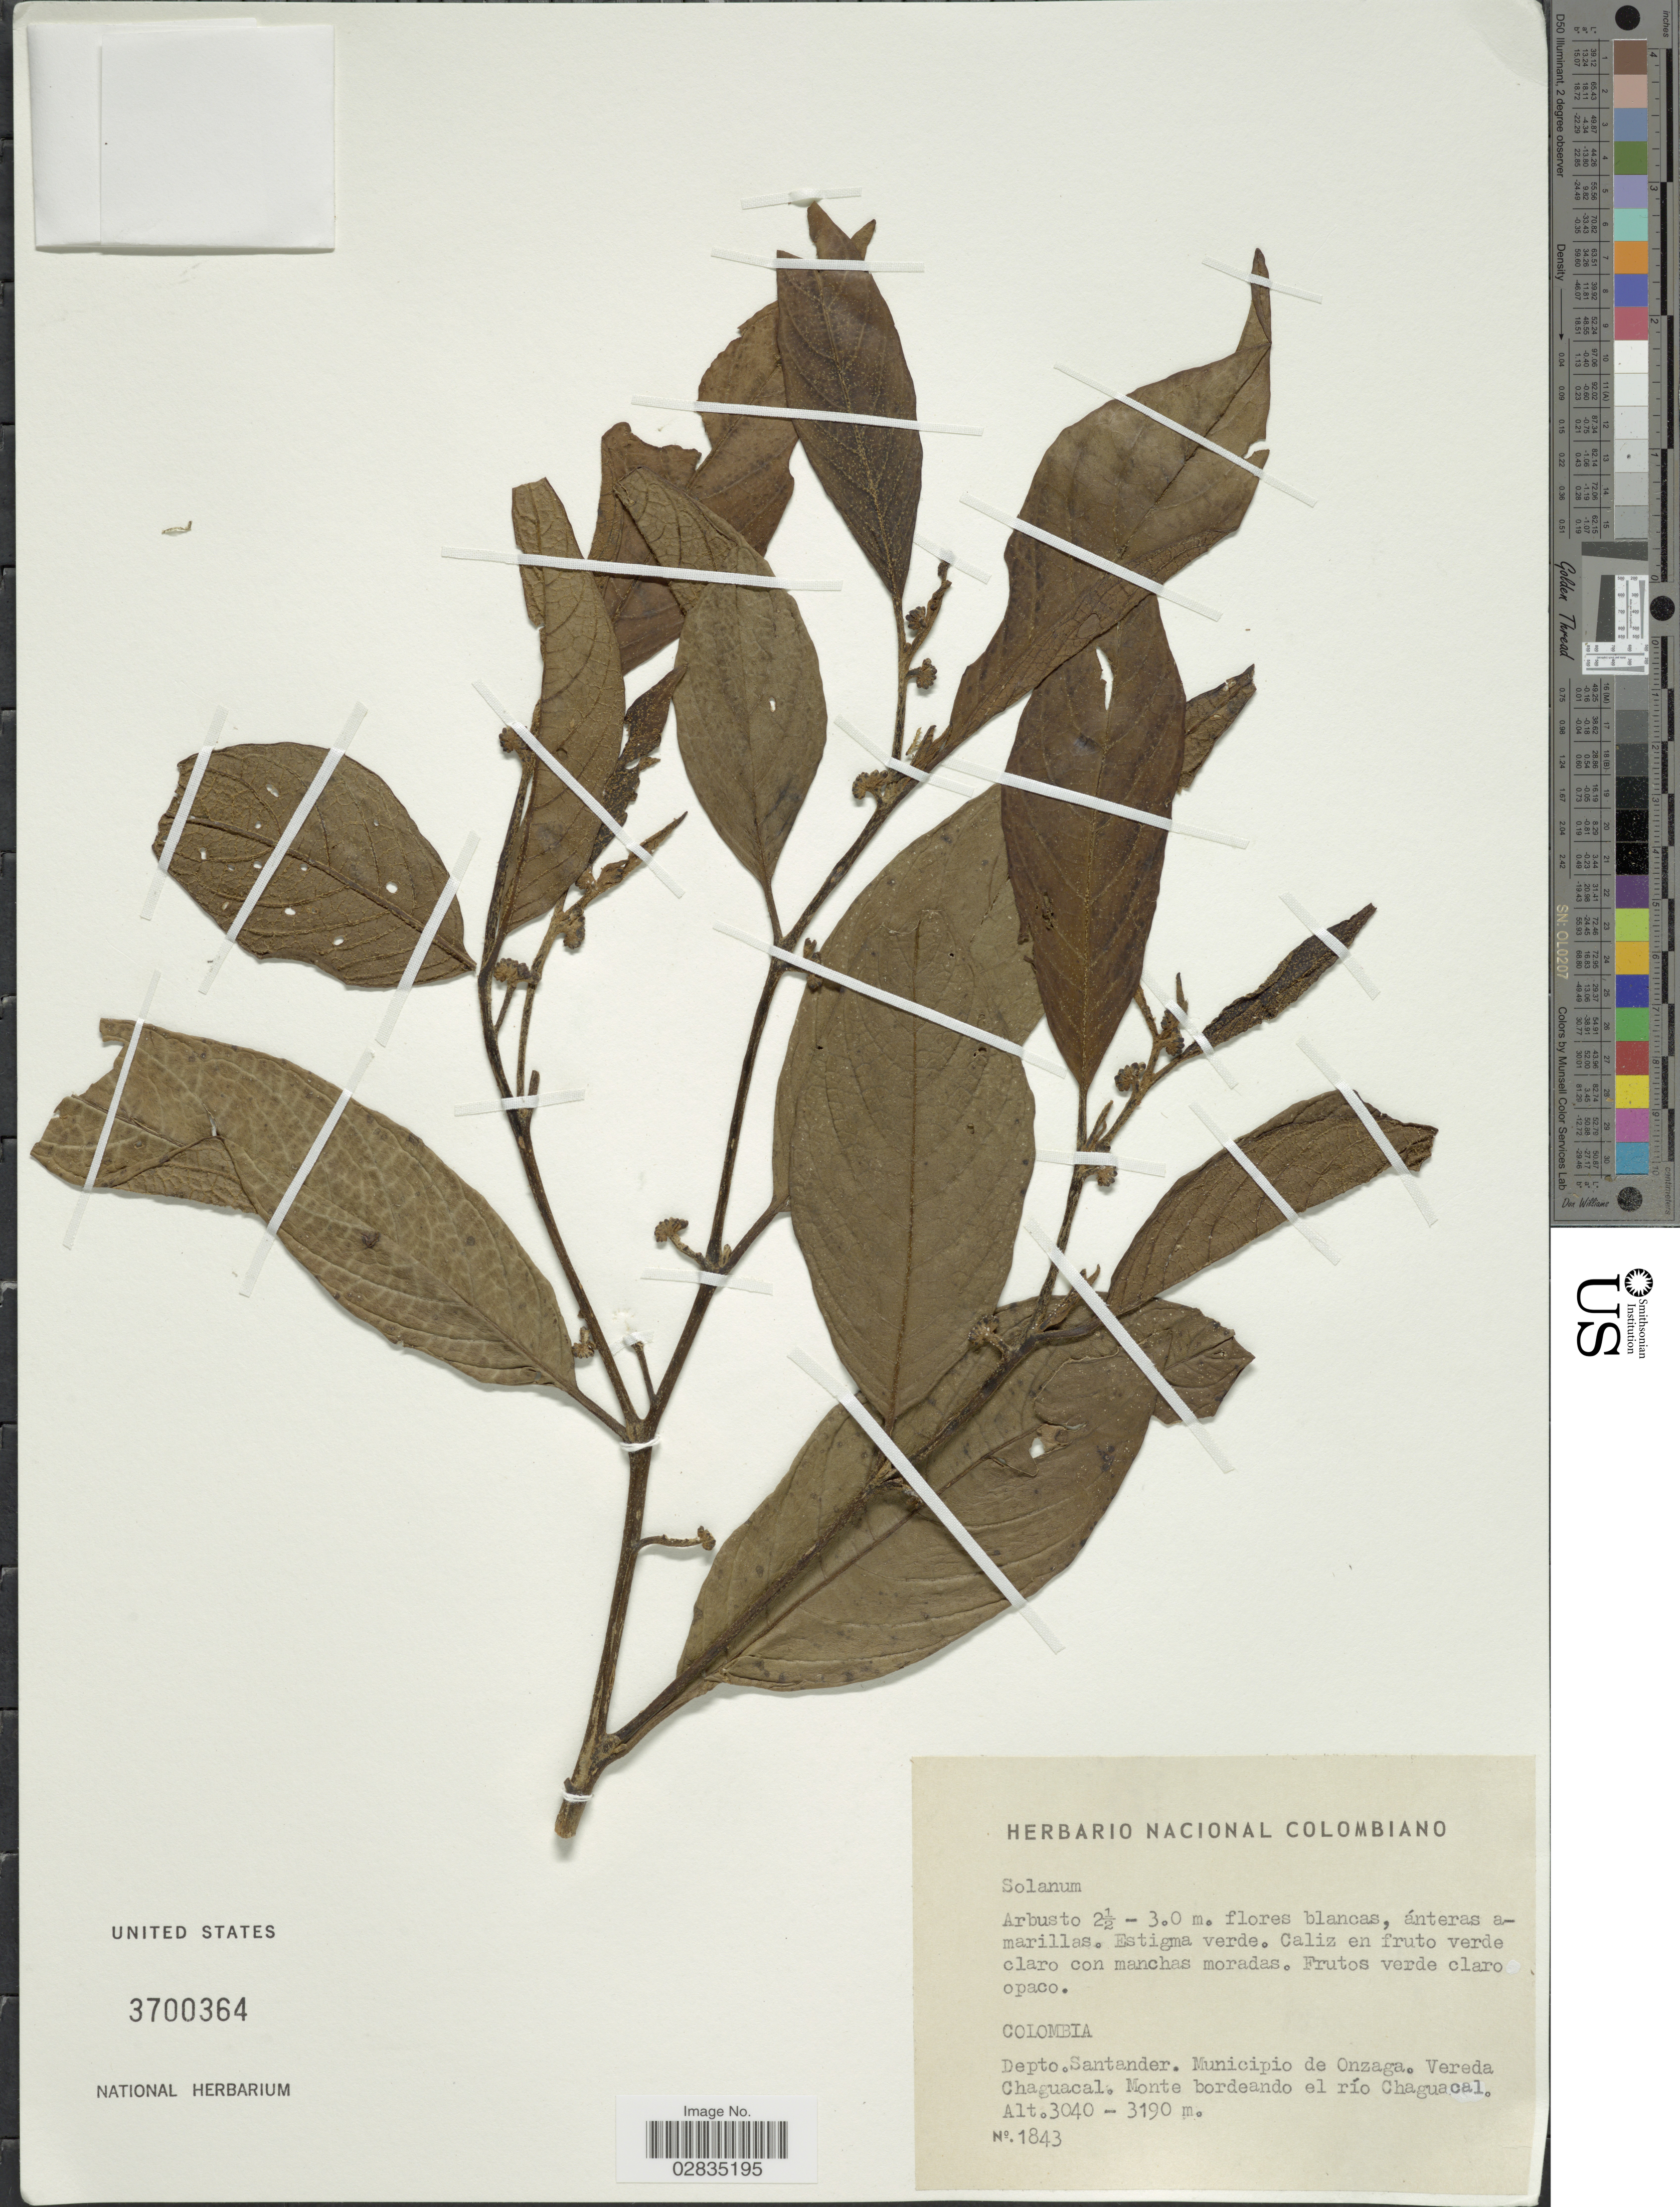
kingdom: Plantae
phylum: Tracheophyta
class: Magnoliopsida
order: Solanales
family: Solanaceae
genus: Solanum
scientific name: Solanum cornifolium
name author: Dunal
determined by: Knapp, S. D.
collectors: ex Herb. Nacional de Colombiano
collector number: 1843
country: Colombia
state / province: Santander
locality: Depto. Santander, Municipio de Onzaga, Vereda Chaguacal, Monte bordeando el río Chaguacal.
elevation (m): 3040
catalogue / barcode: US 3700364